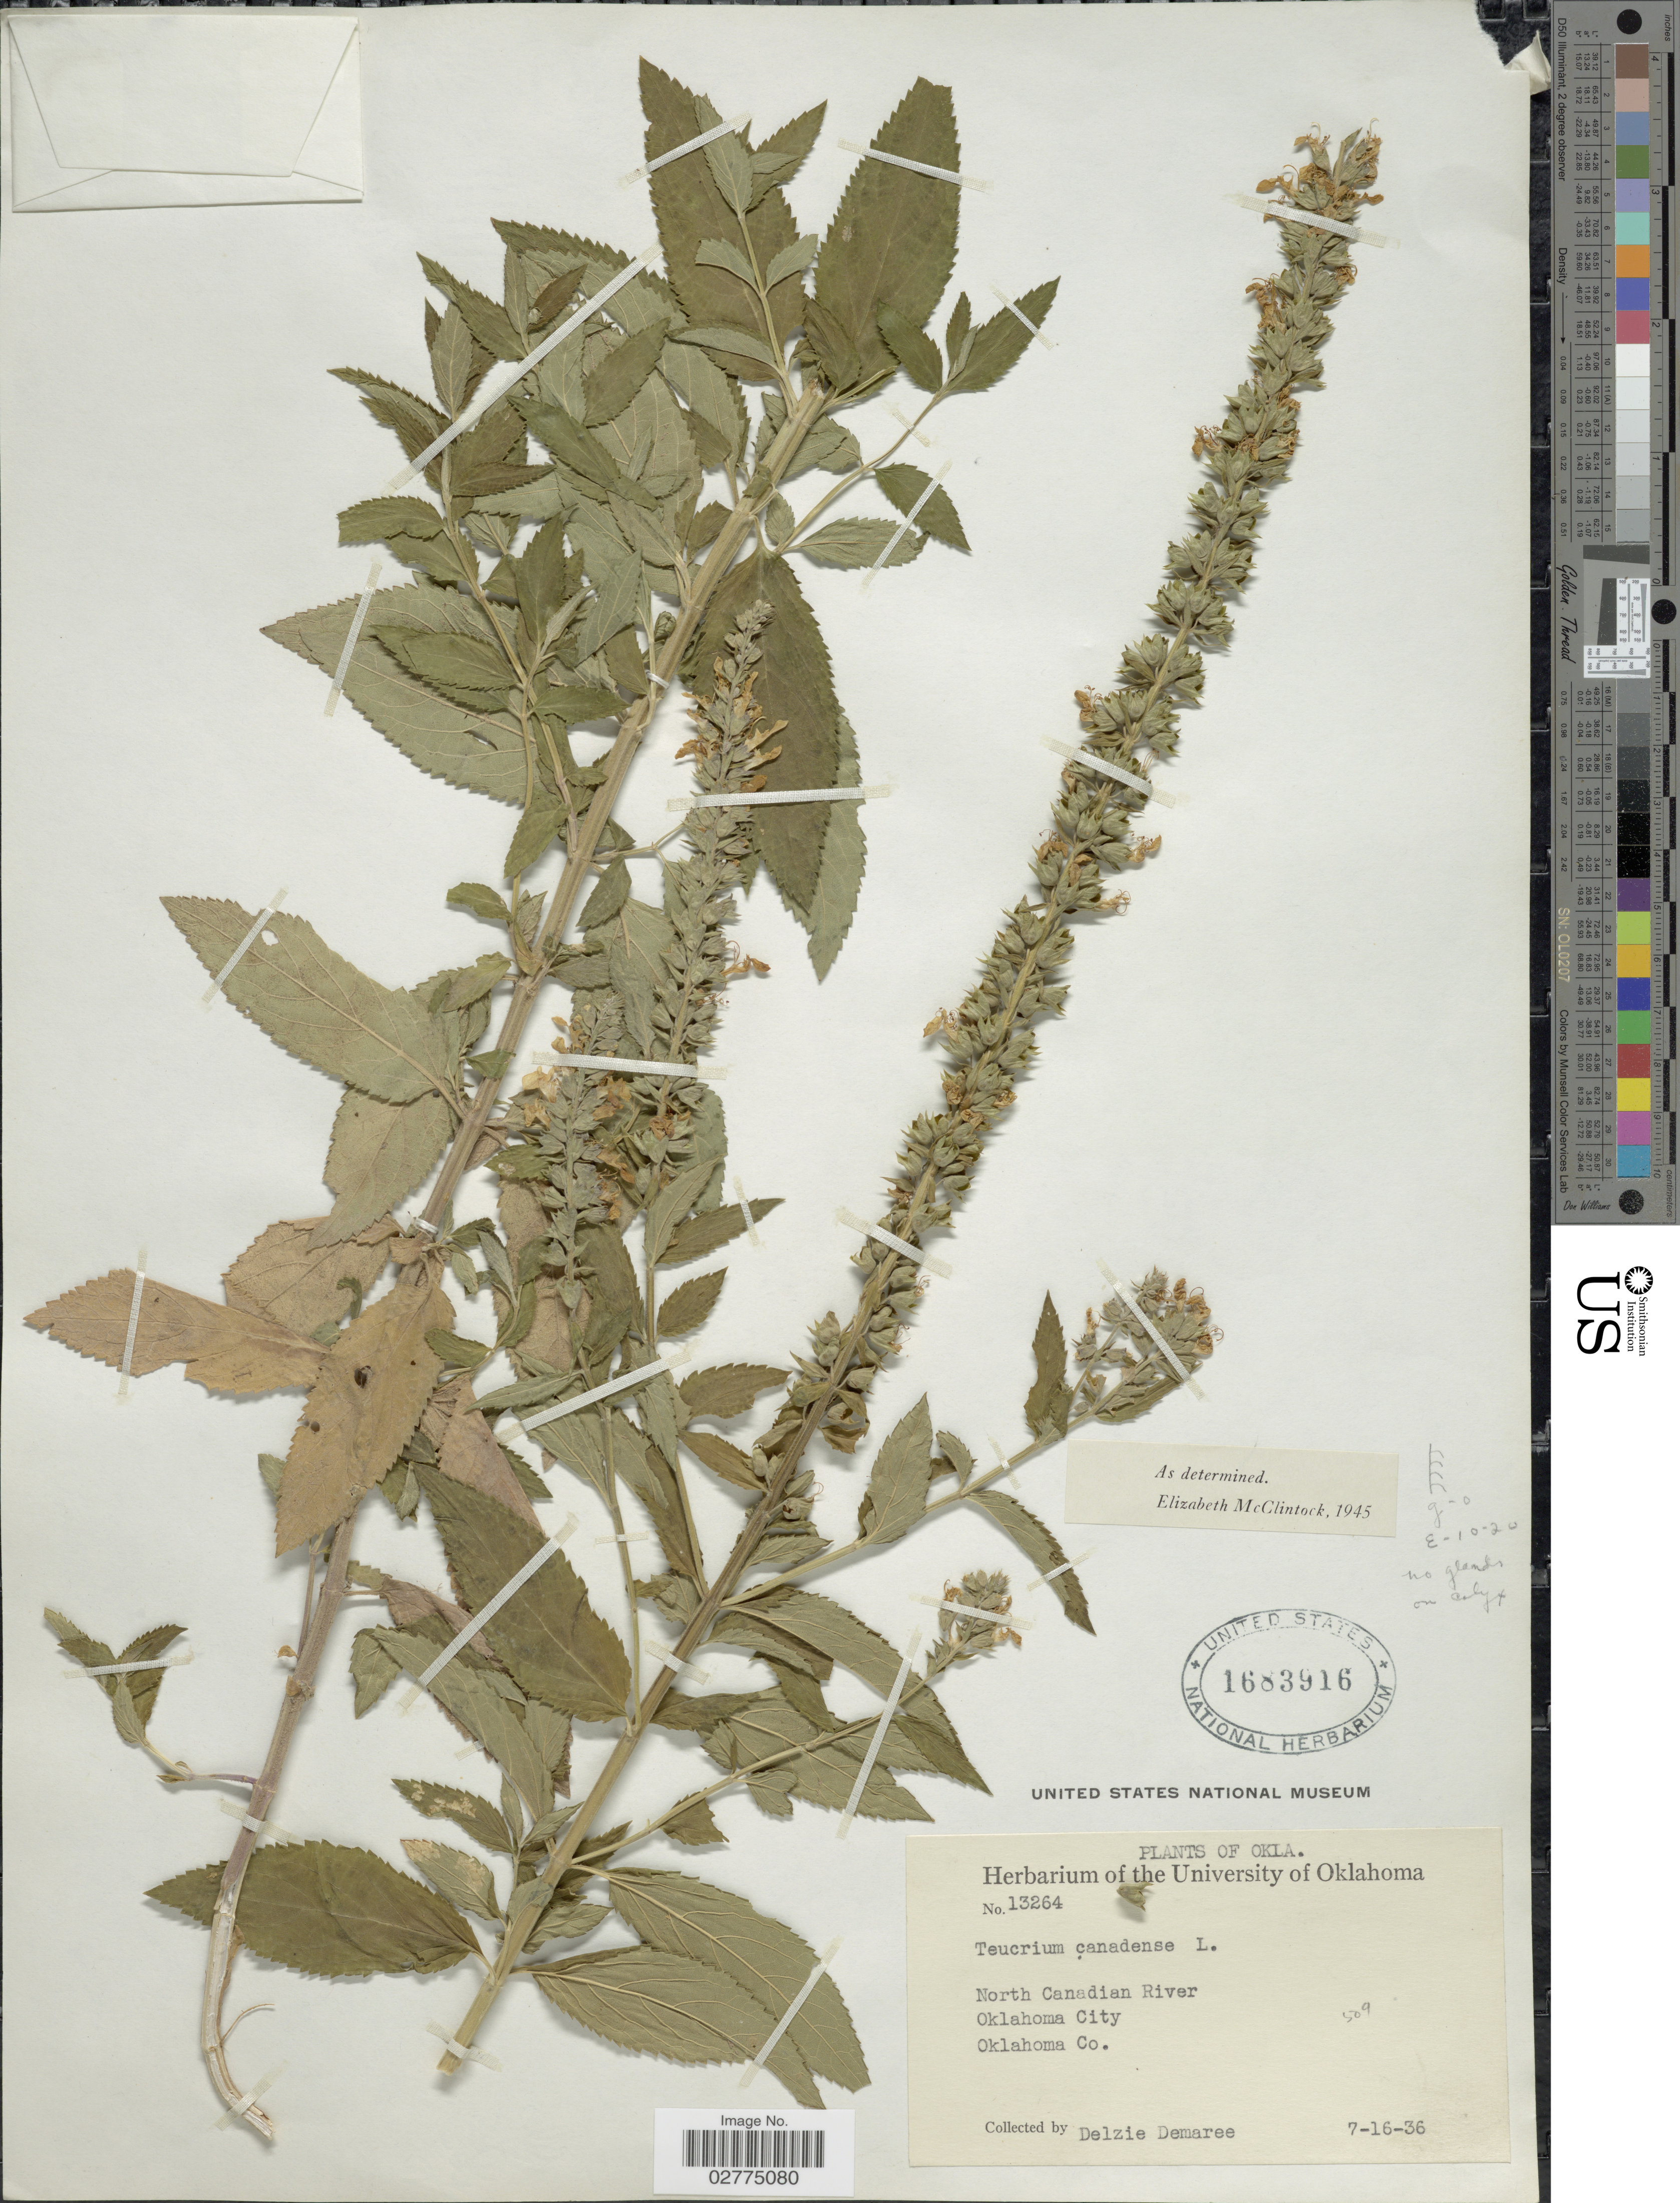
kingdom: Plantae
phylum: Tracheophyta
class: Magnoliopsida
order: Lamiales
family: Lamiaceae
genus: Teucrium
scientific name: Teucrium canadense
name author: L.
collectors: D. Demaree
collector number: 13264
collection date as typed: Transcribed d/m/y: 16/7/36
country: United States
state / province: Oklahoma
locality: North Canadian River, Oklahoma City, Oklahoma Co.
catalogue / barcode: US 1683916